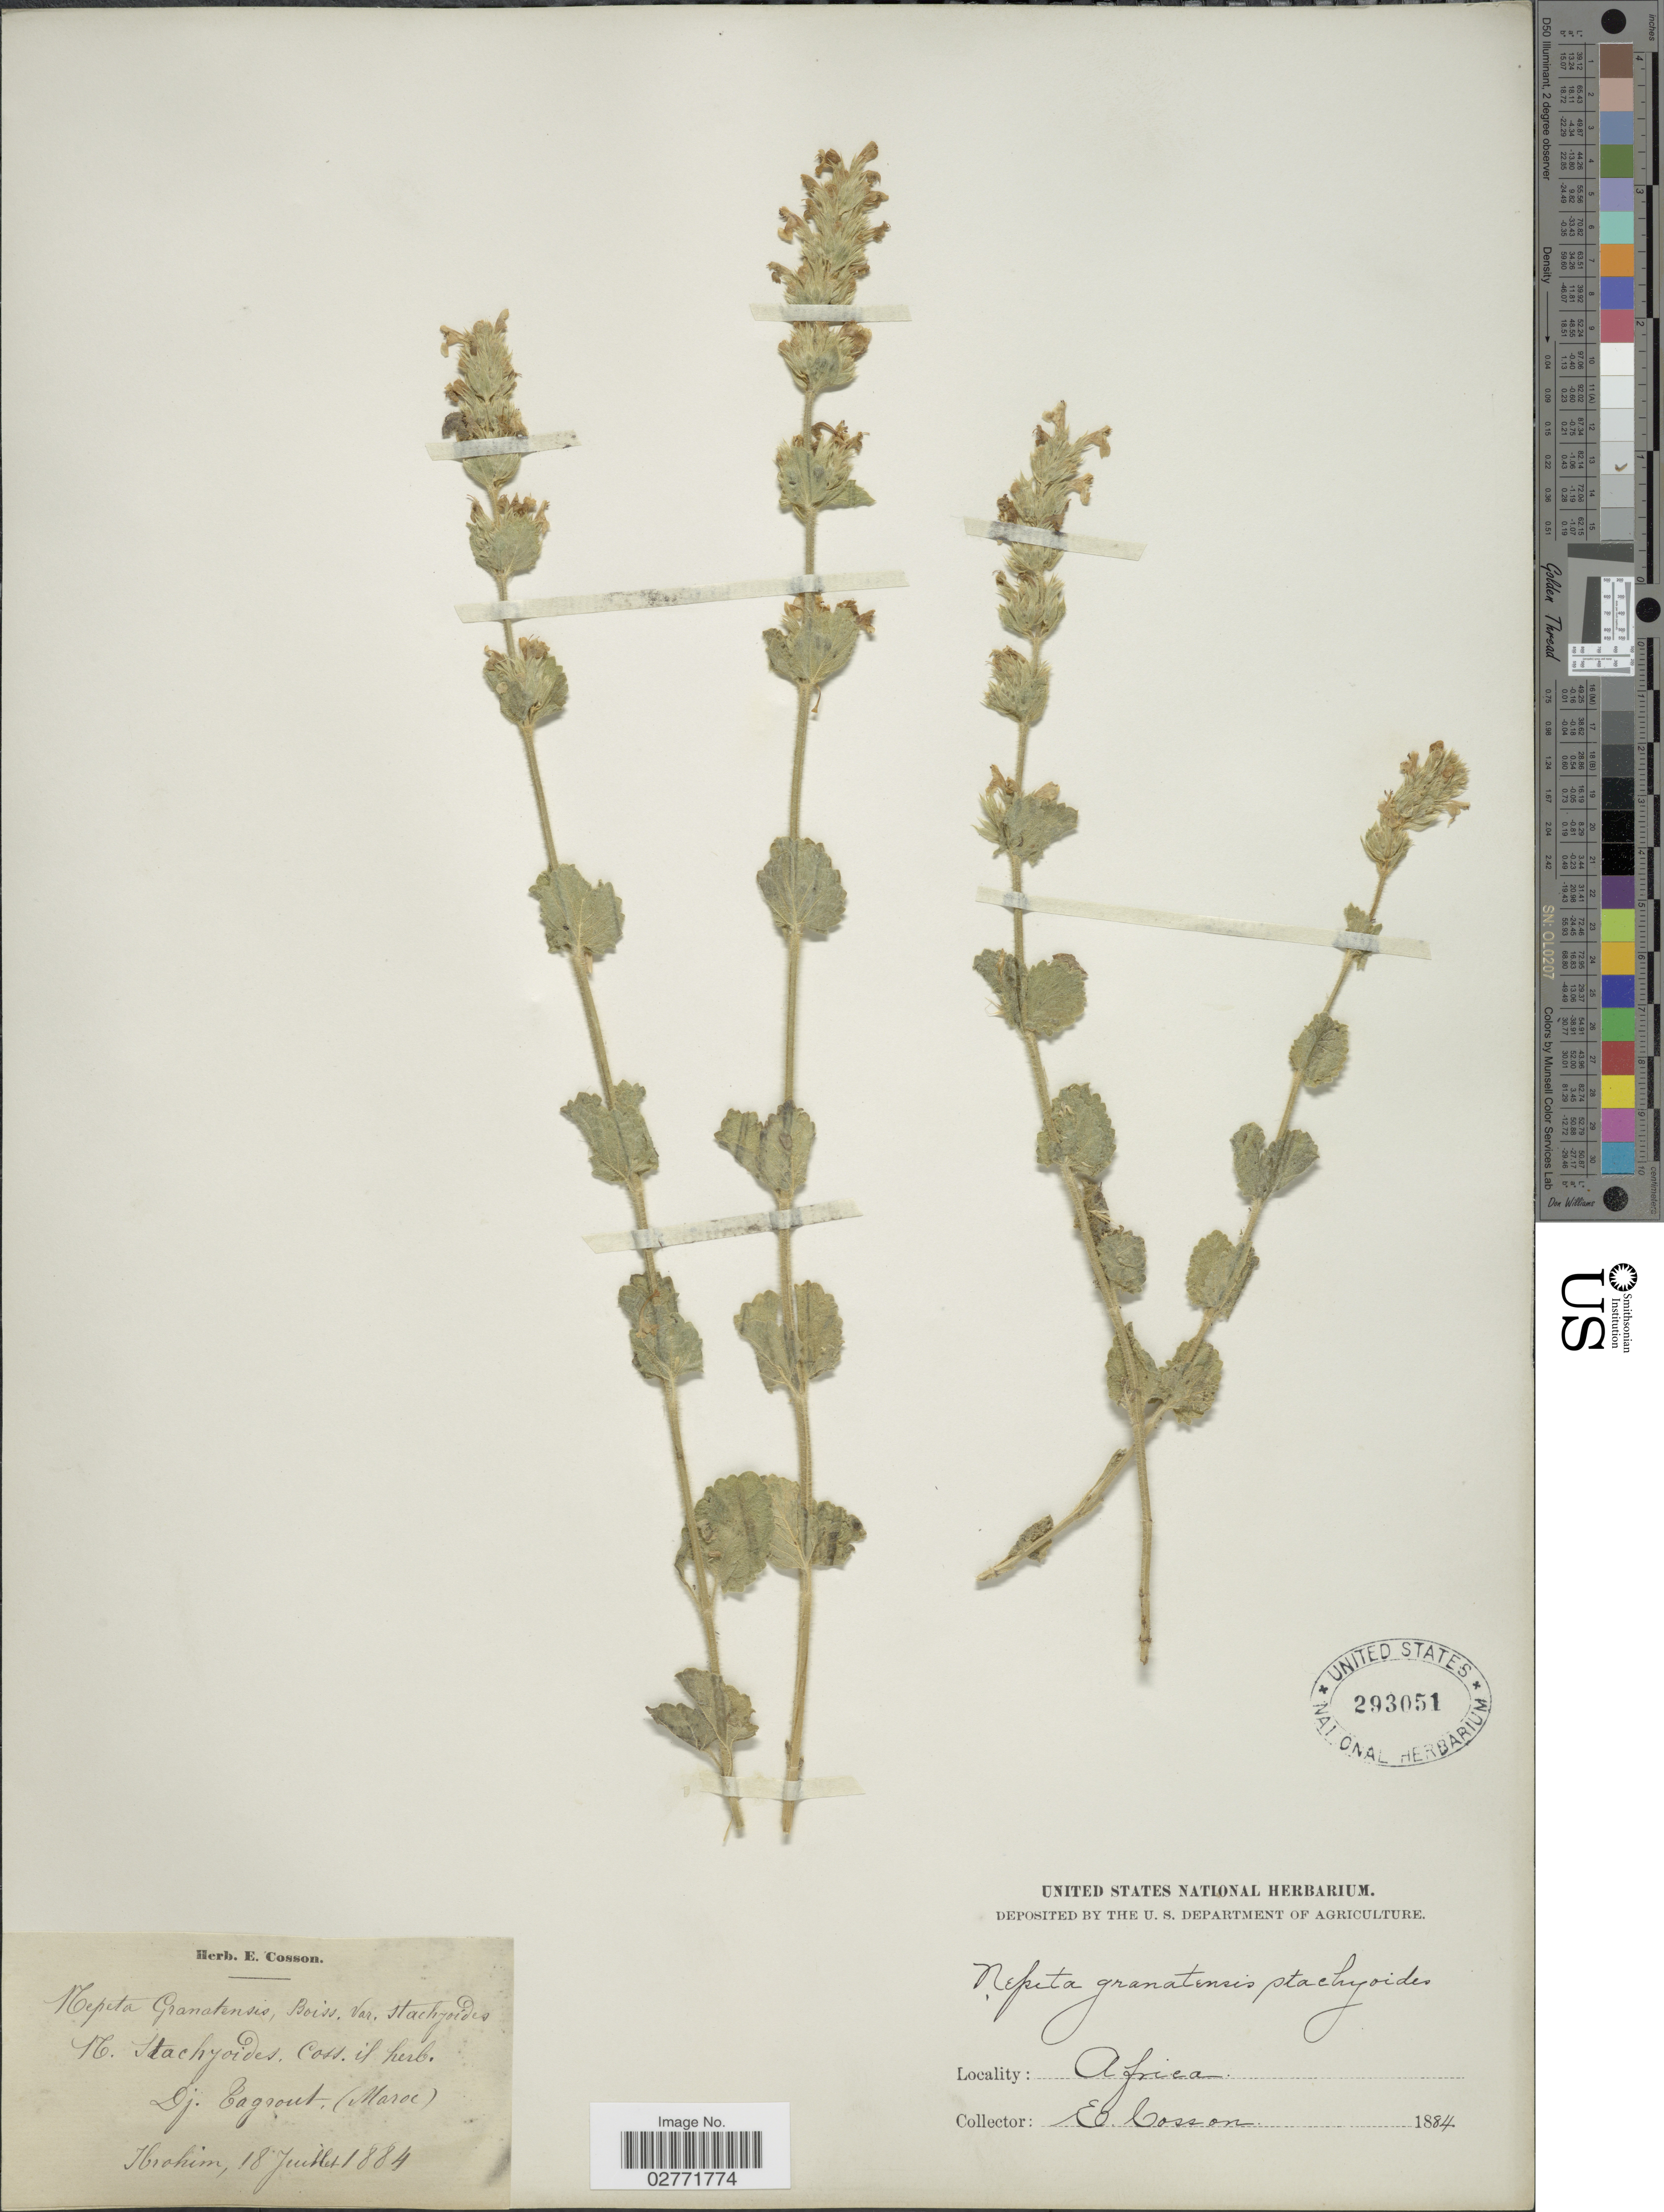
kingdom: Plantae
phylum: Tracheophyta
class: Magnoliopsida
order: Lamiales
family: Lamiaceae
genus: Nepeta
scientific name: Nepeta granatensis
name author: Boiss.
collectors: E. Cosson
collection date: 1884-07-18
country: Morocco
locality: Dj. Tagrout, (Maroc), Ibrahim.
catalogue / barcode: US 293051